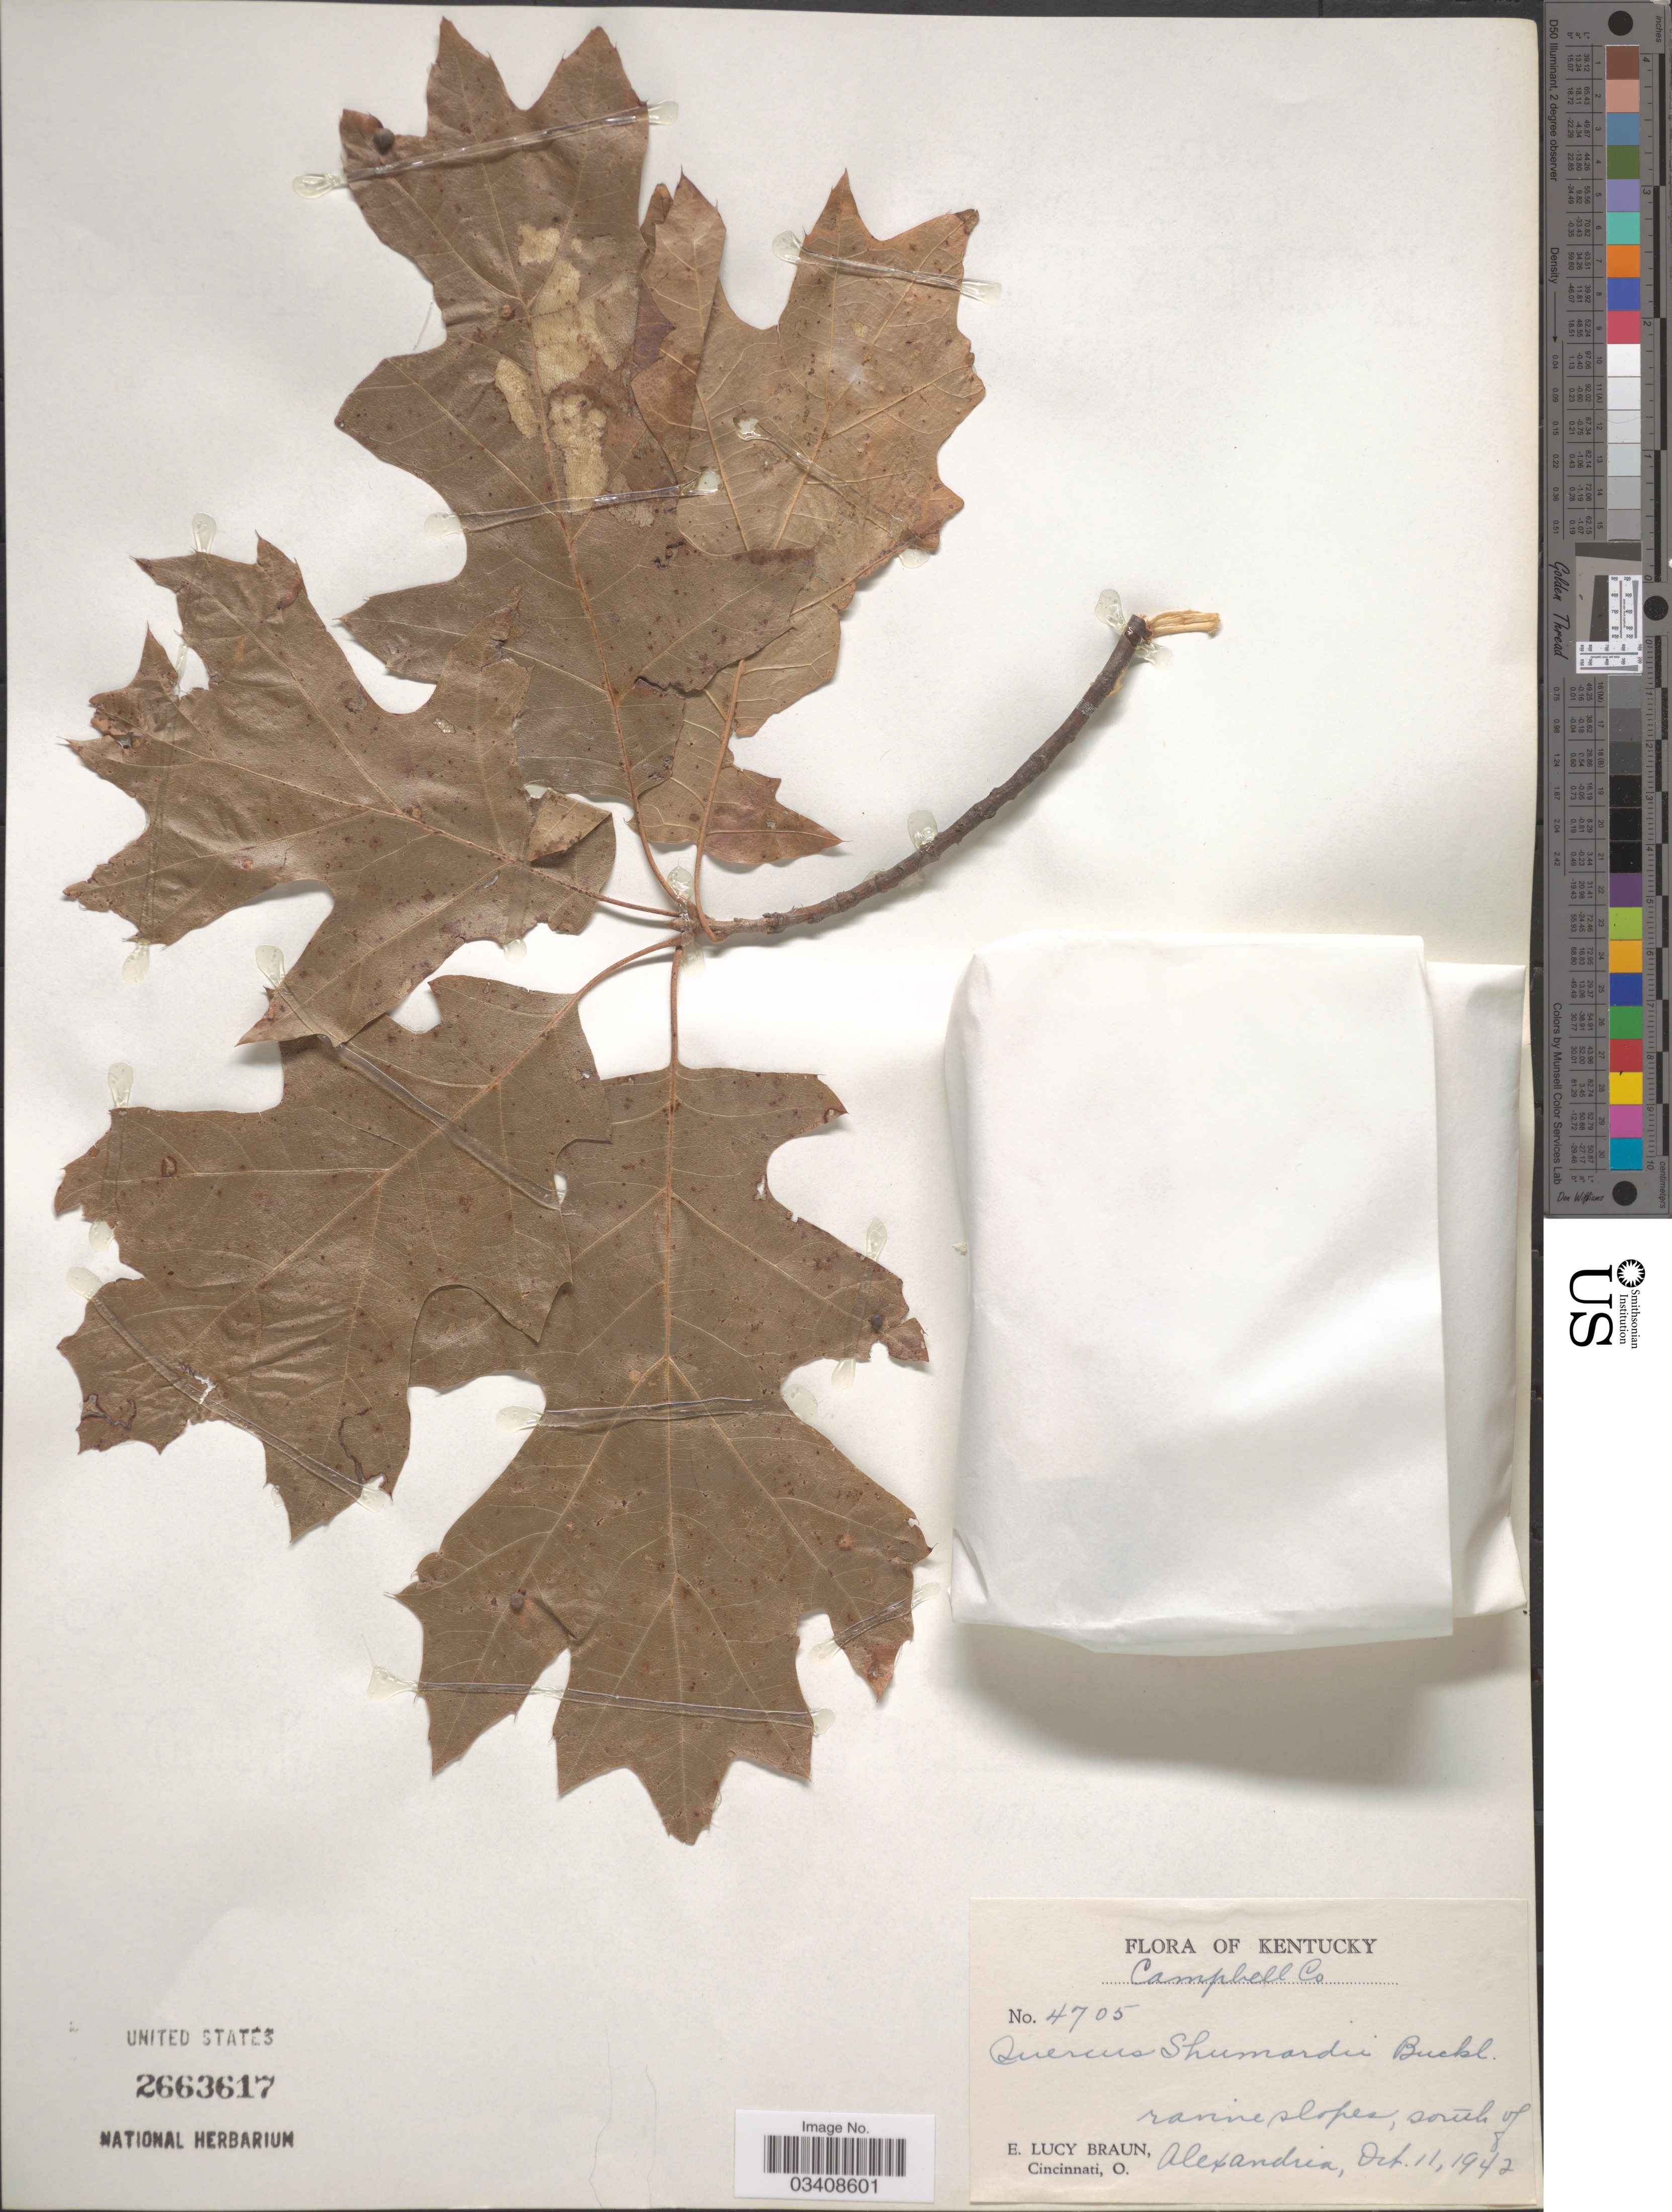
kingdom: Plantae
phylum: Tracheophyta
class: Magnoliopsida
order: Fagales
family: Fagaceae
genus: Quercus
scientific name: Quercus shumardii var. schneckii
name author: (Britton) Sarg.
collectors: E. L. Braun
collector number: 4705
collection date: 1942-10-11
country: United States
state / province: Kentucky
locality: Campbell Co. South of Alexandria.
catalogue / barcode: US 2663617